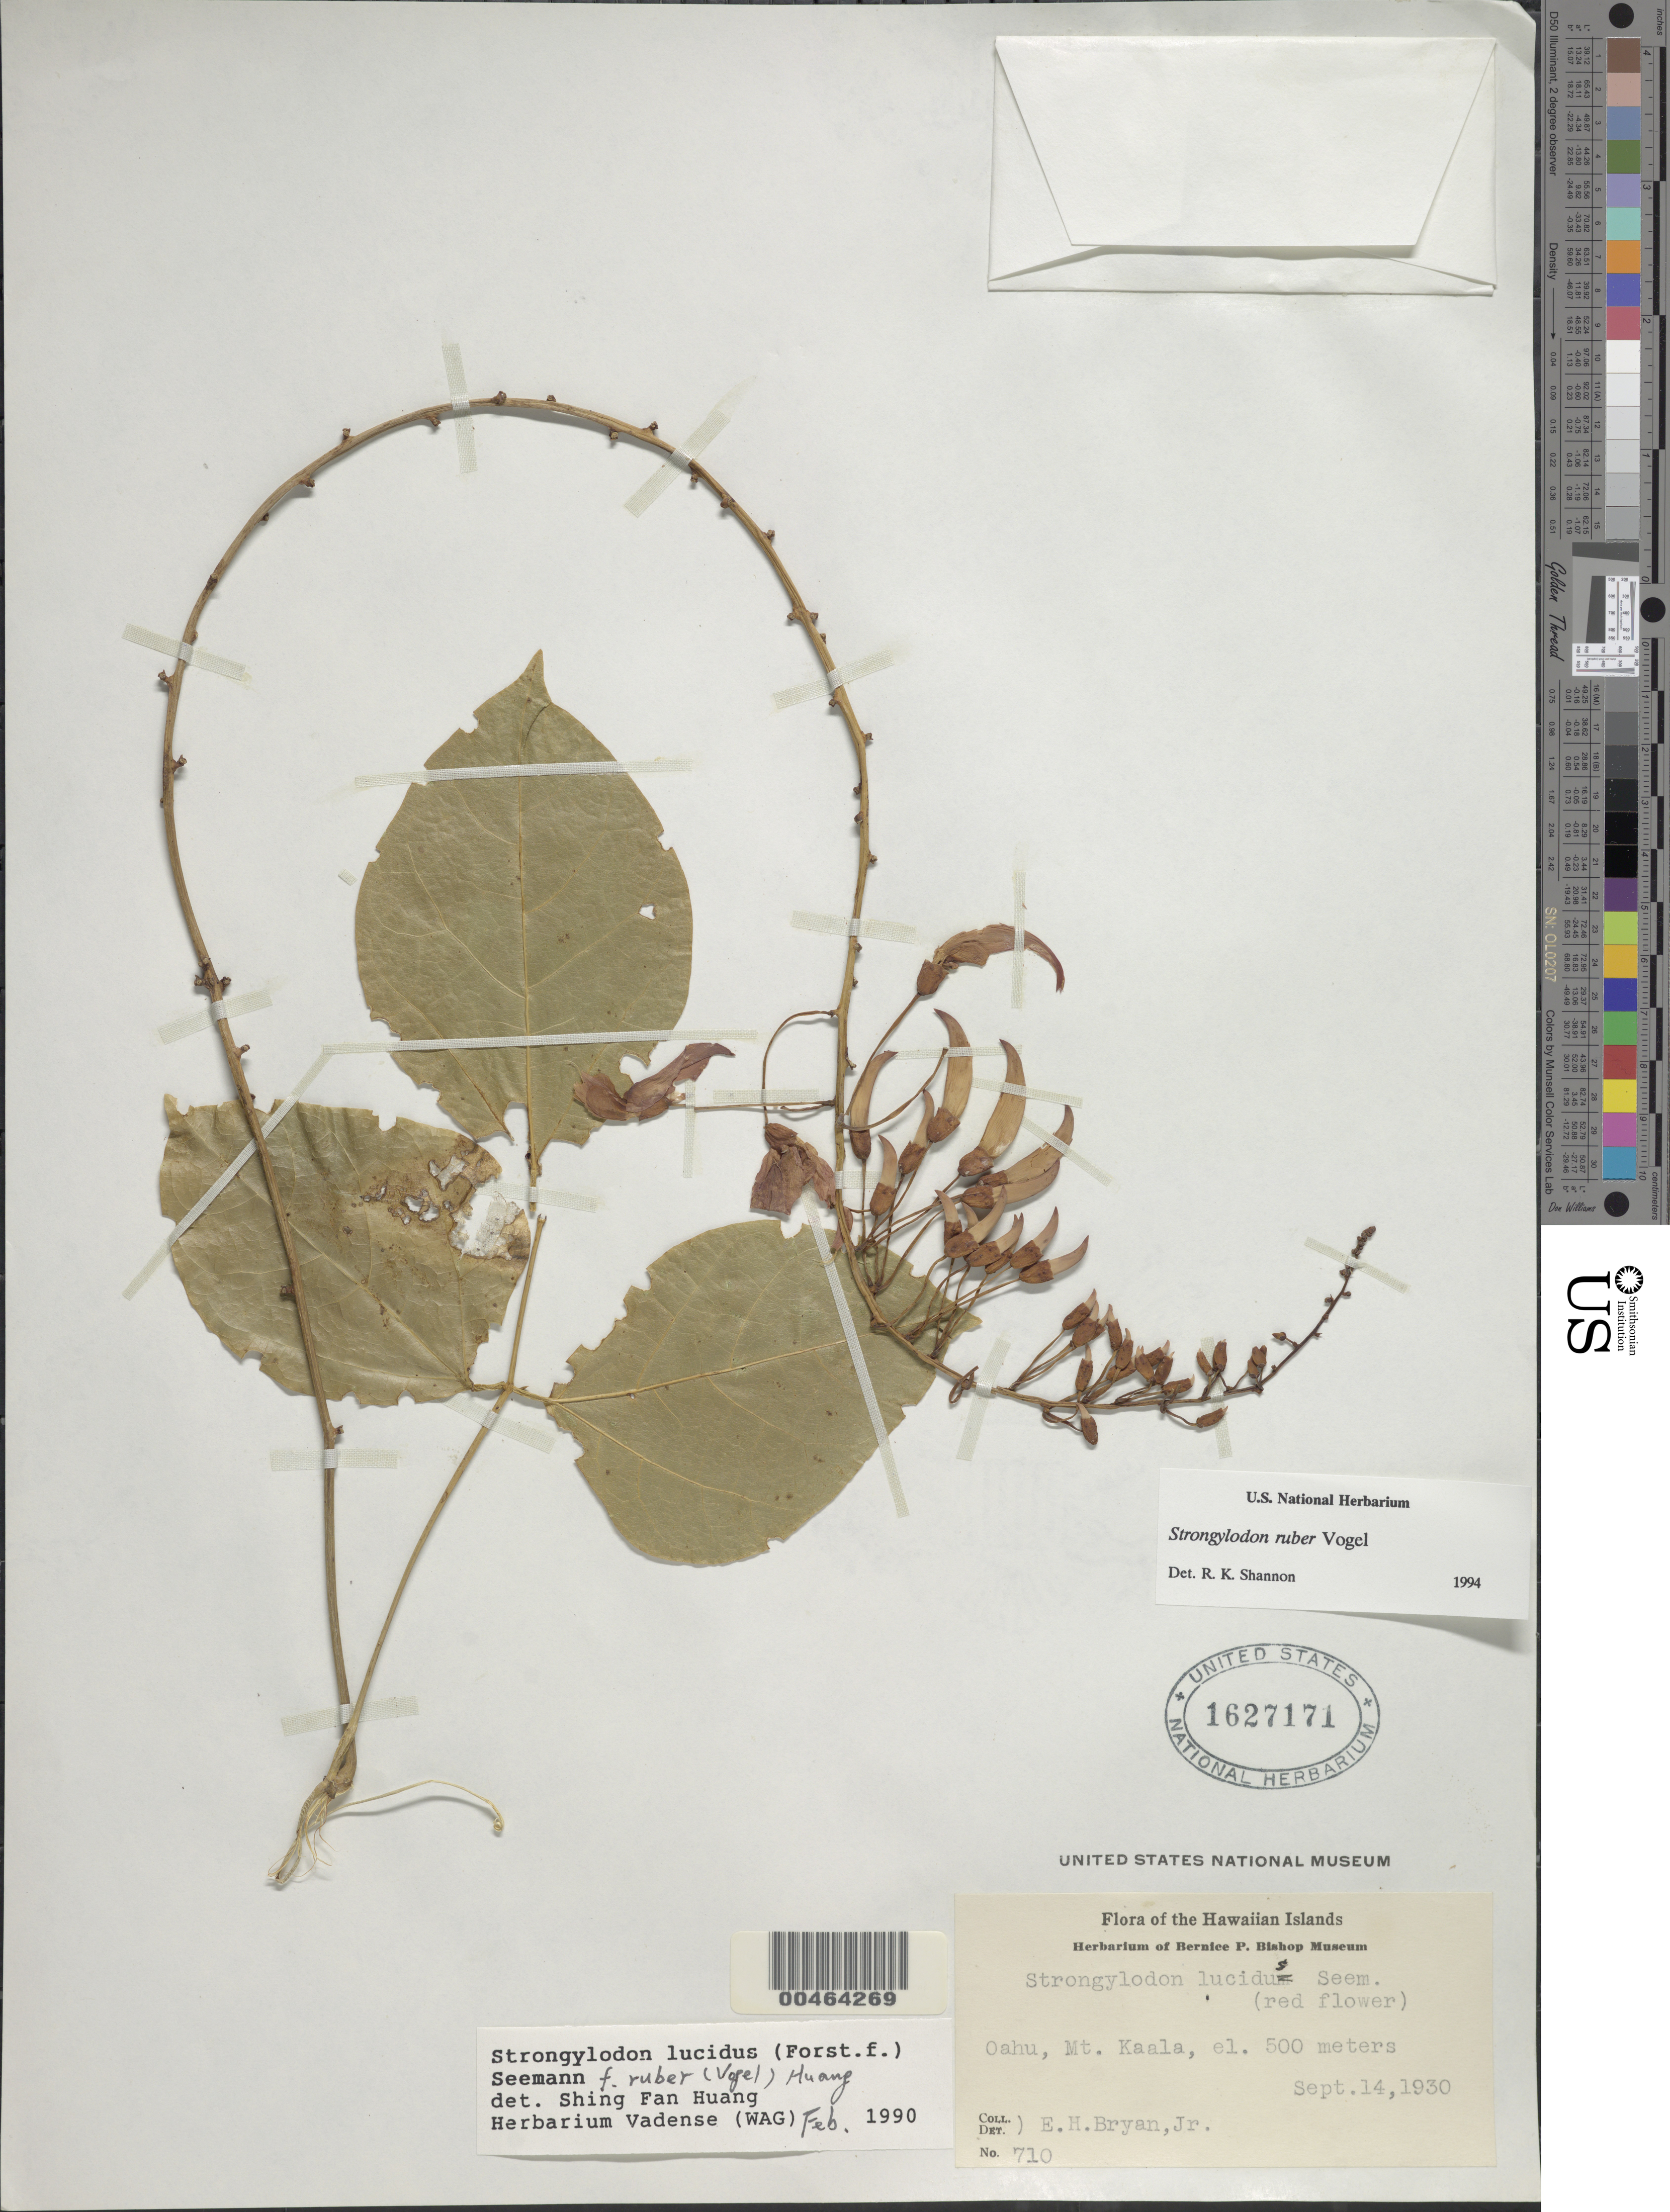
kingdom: Plantae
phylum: Tracheophyta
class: Magnoliopsida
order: Fabales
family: Fabaceae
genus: Strongylodon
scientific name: Strongylodon ruber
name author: Vogel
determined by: Shannon, R. K., (UNITED STATES)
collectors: E. Bryan Jr.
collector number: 710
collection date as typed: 14 Sep 1930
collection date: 1930-09-14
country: United States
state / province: Hawaii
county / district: Honolulu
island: Oahu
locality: Mt. Kaala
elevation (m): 500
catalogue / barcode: US 1627171